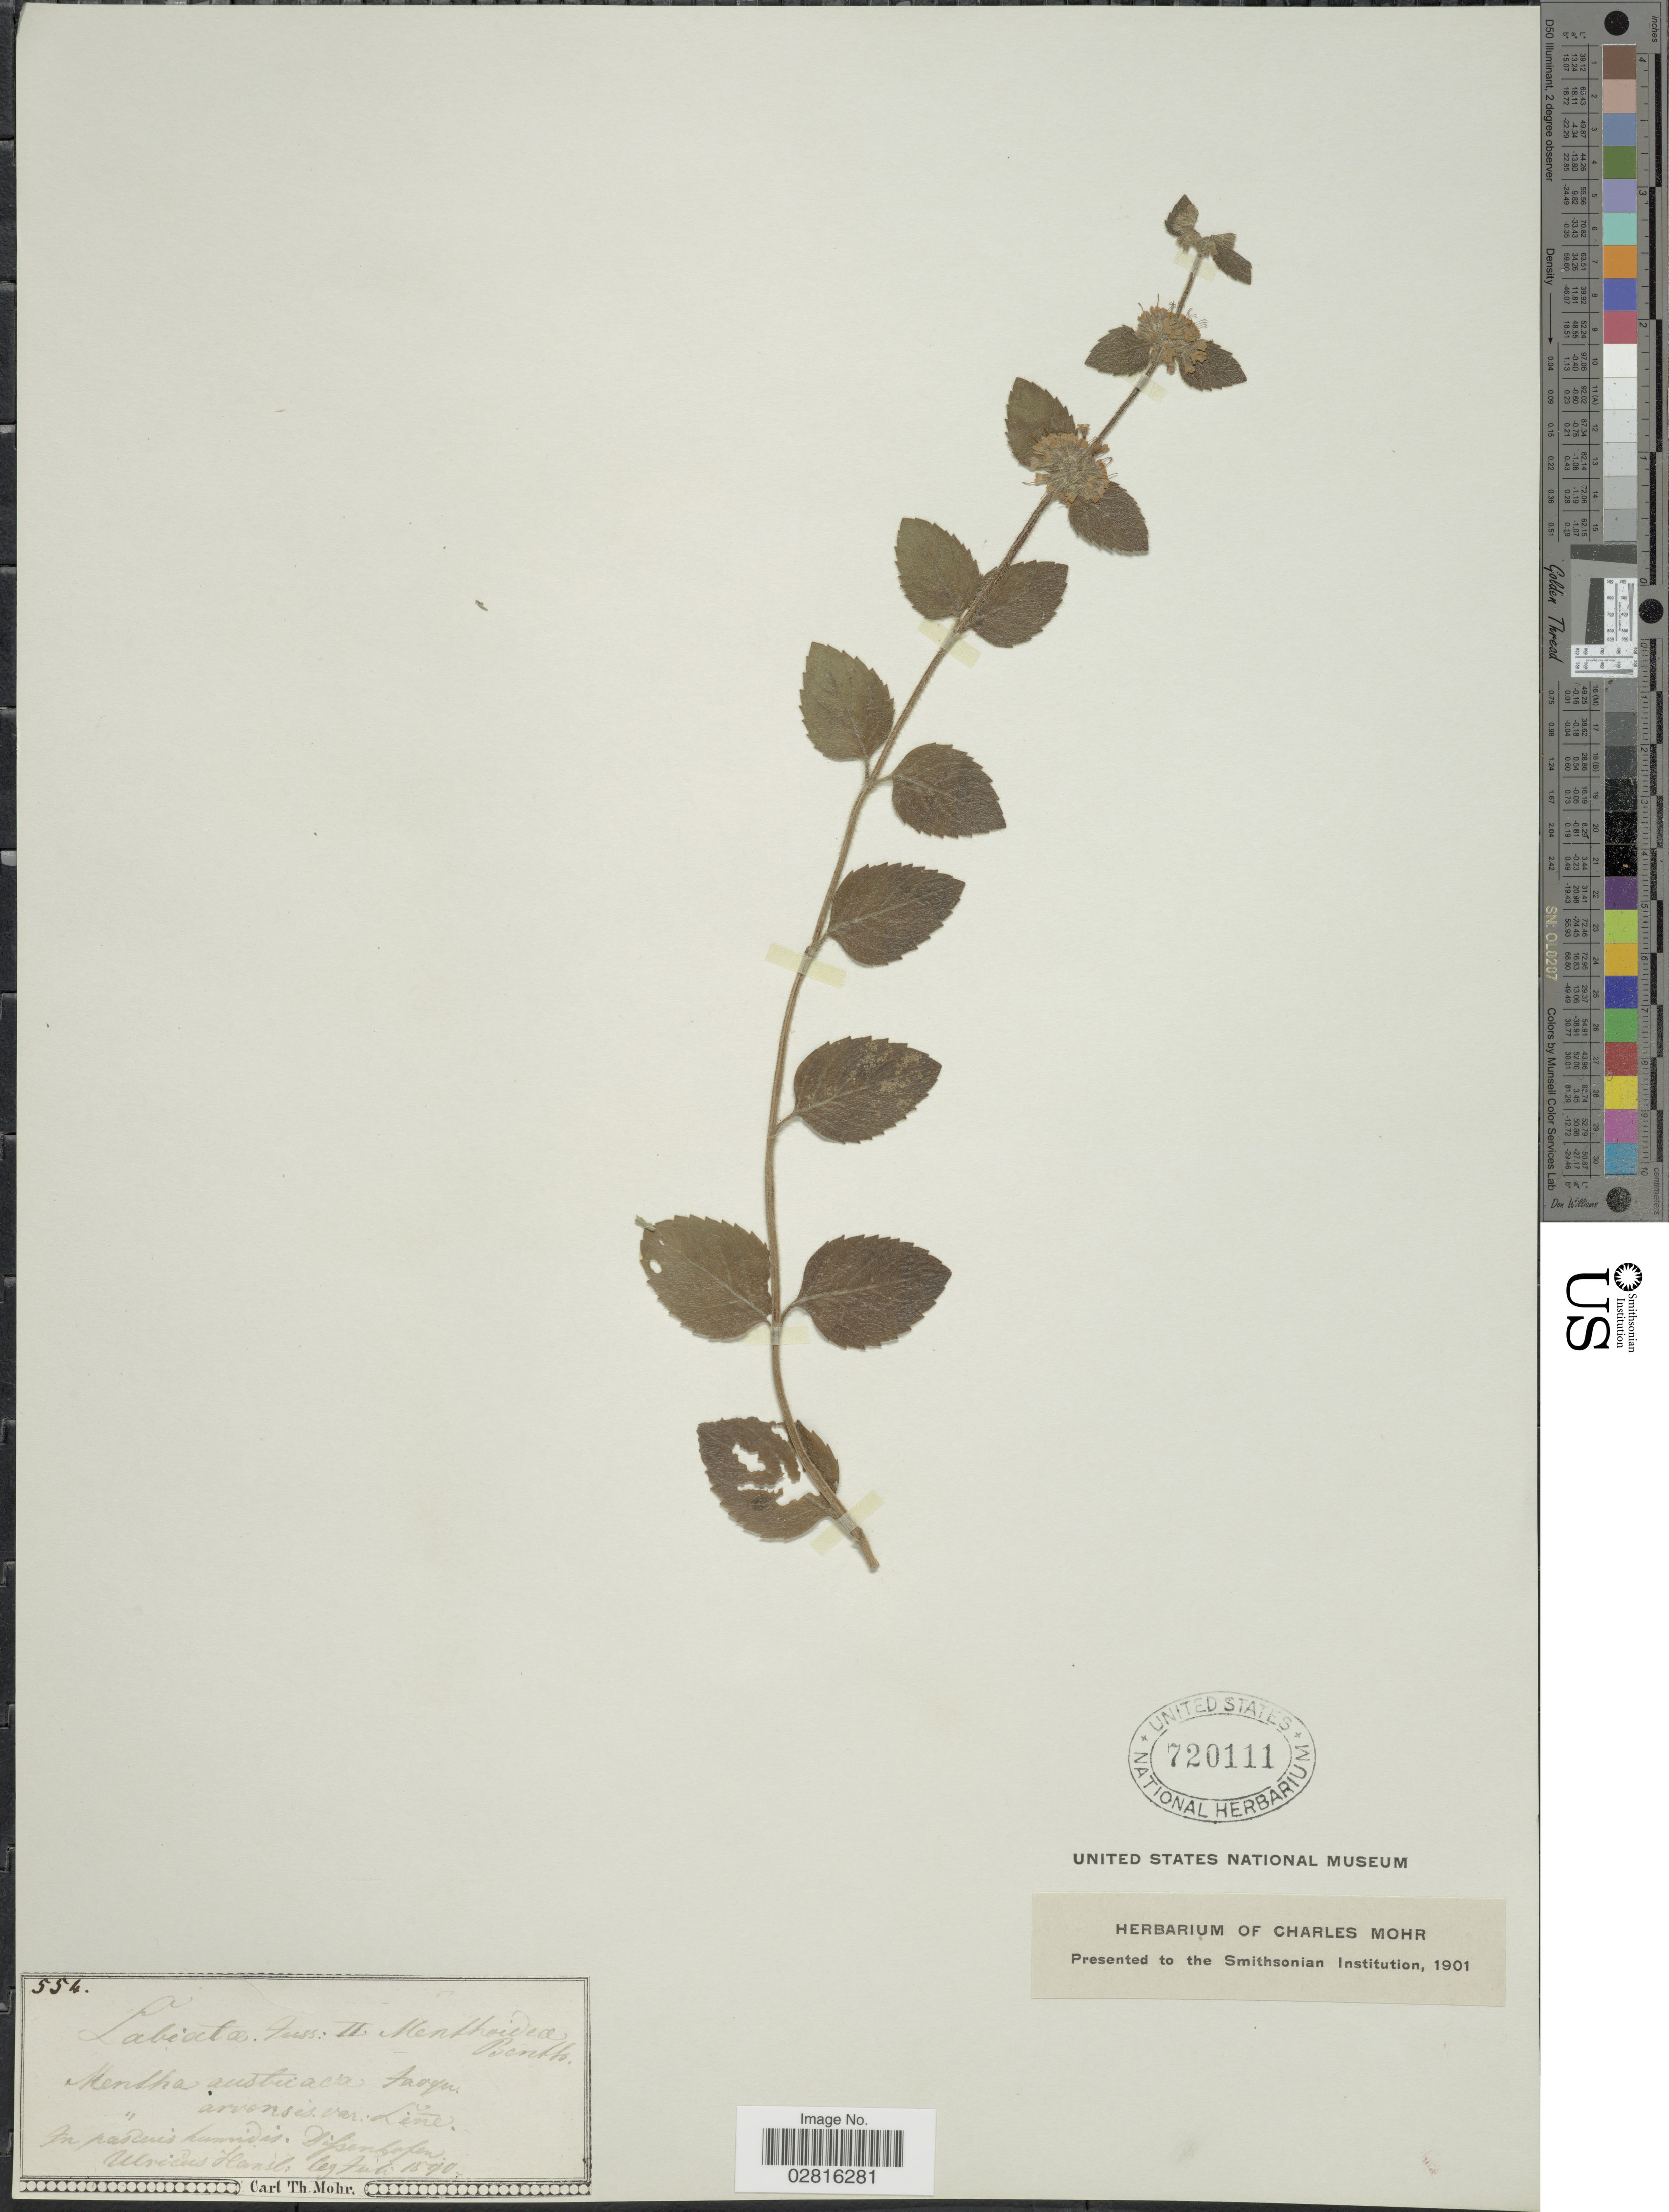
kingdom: Plantae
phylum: Tracheophyta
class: Magnoliopsida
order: Lamiales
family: Lamiaceae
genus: Mentha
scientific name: Mentha austriaca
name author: Jacq.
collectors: C. T. Mohr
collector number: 554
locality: In pascuis humidis. Dessenhofen [interpreted] Ulricus Hansl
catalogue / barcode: US 720111